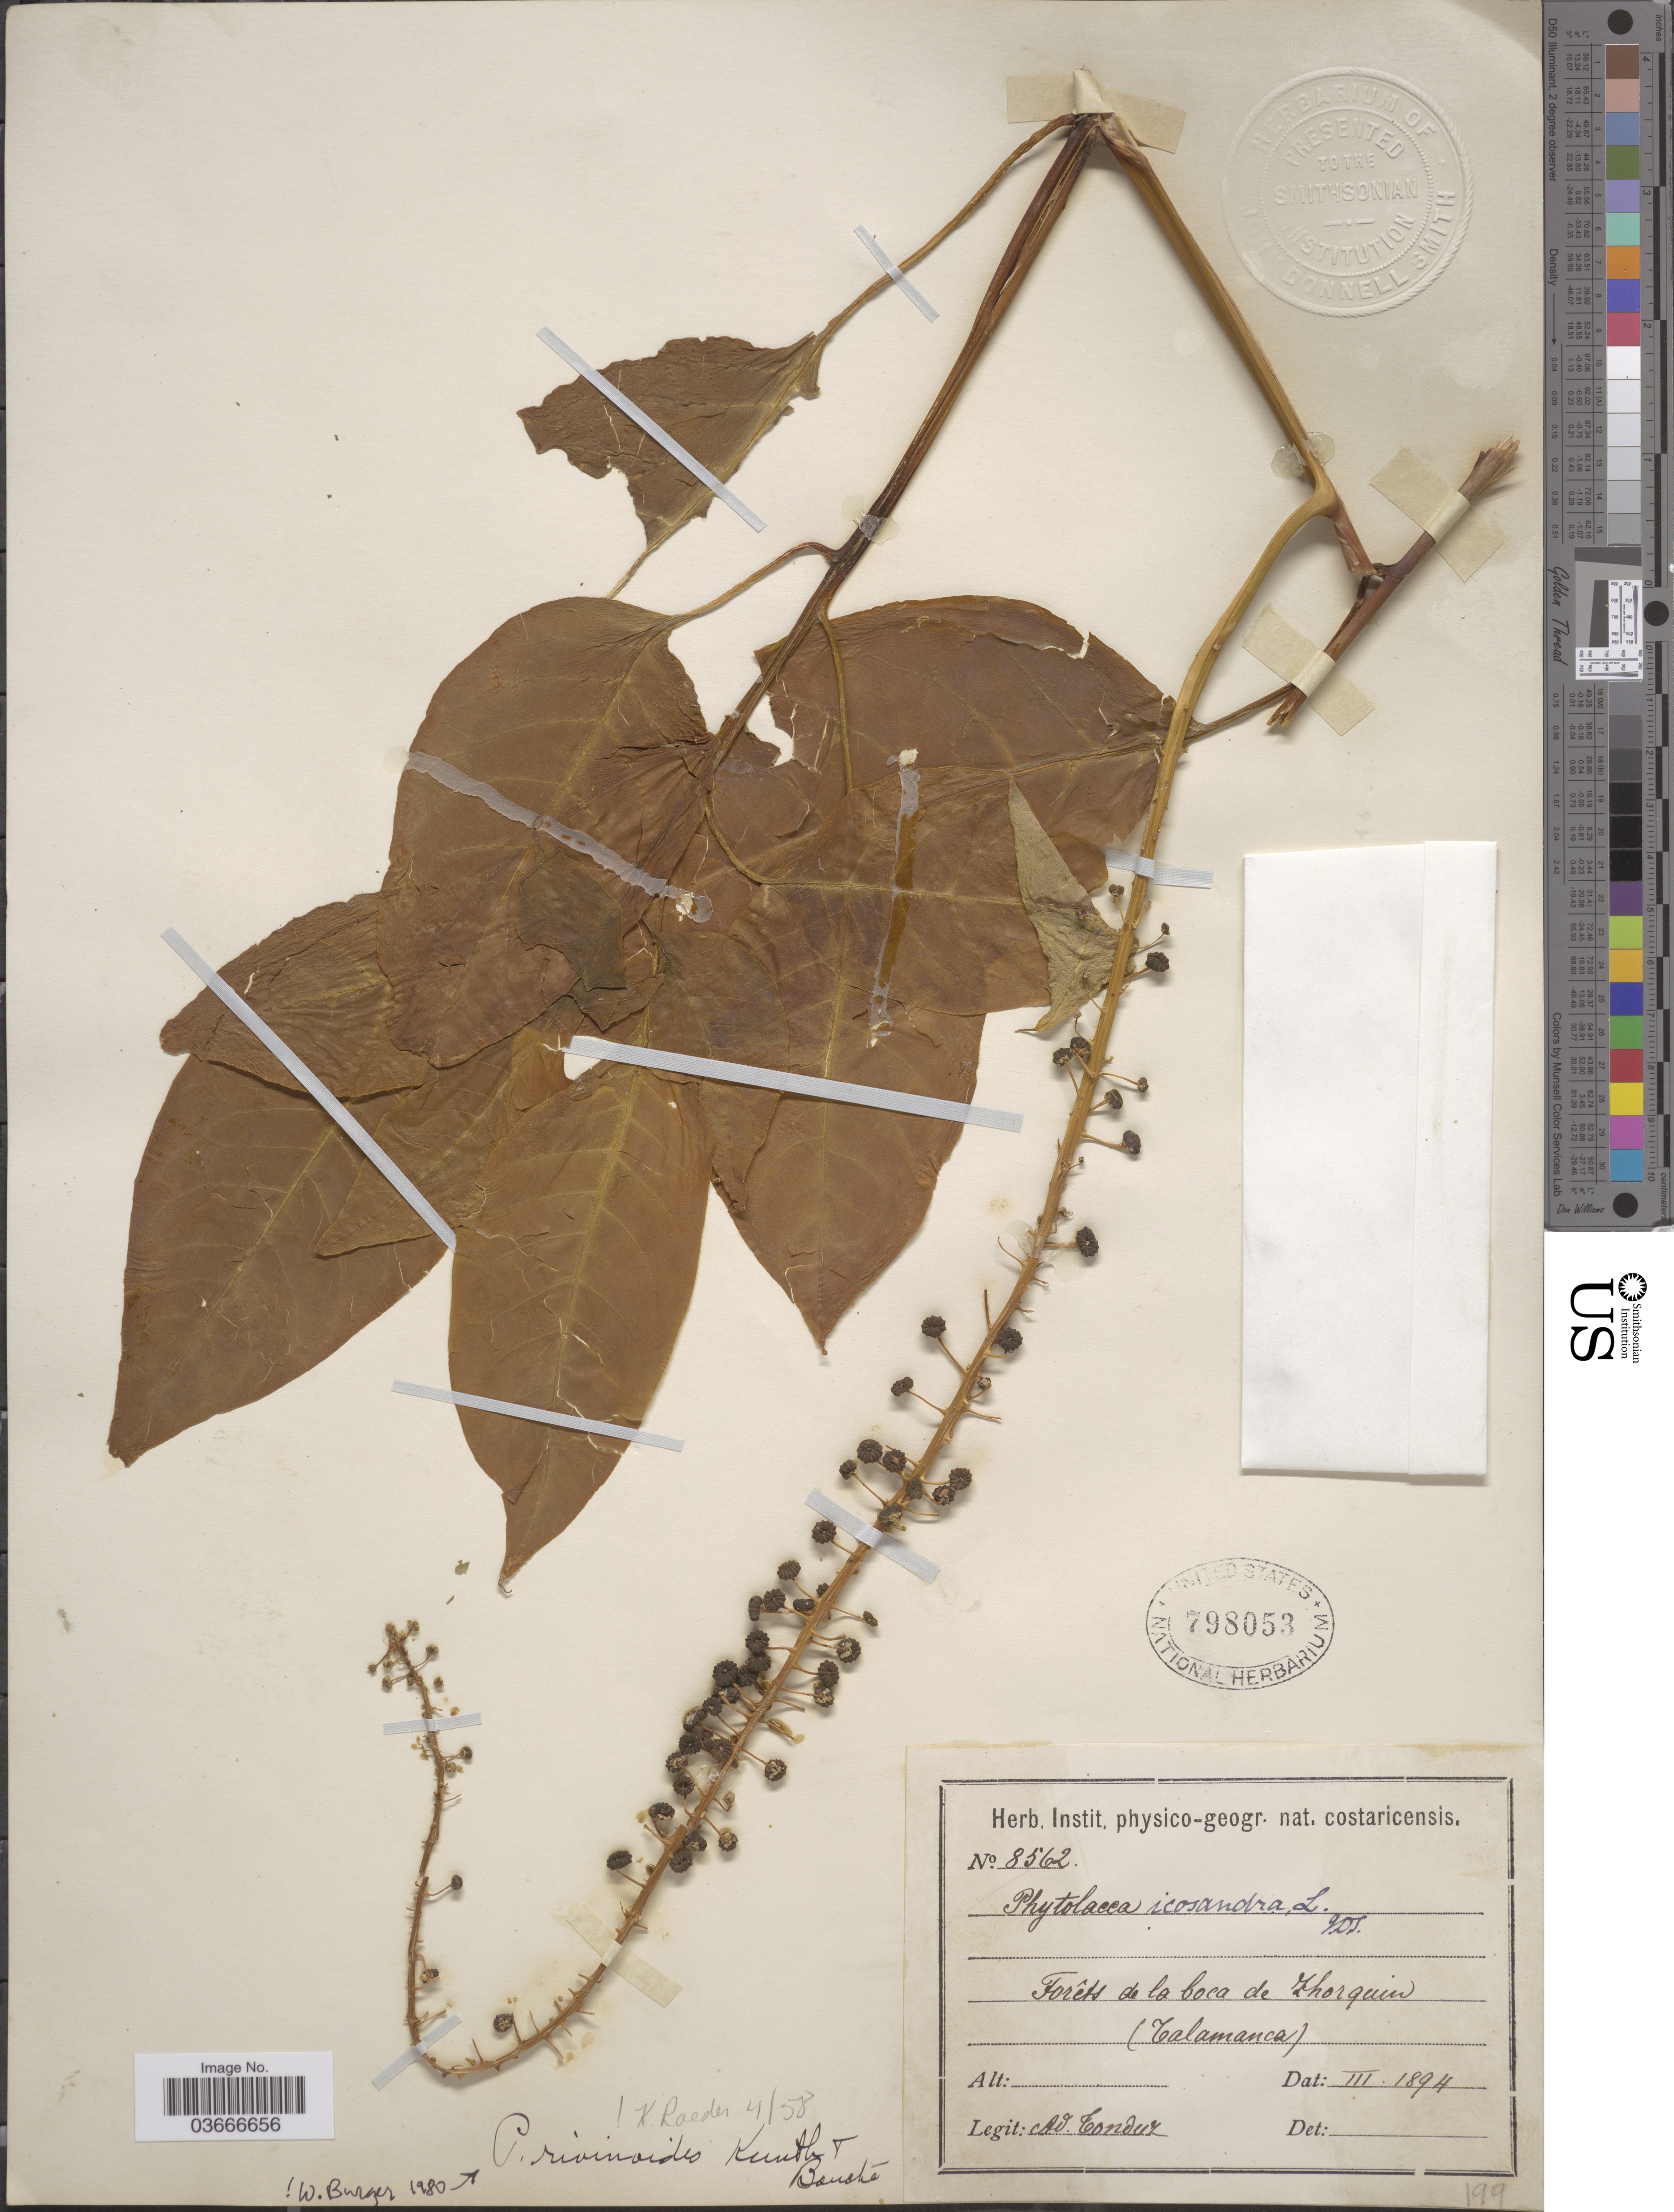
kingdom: Plantae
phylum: Tracheophyta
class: Magnoliopsida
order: Caryophyllales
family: Phytolaccaceae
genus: Phytolacca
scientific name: Phytolacca rivinoides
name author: Kunth & C.D. Bouché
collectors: A. Tonduz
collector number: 8562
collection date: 1894-03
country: Costa Rica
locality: Forêts de la boca de Zhorquin. (Talamanca).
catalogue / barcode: US 798053